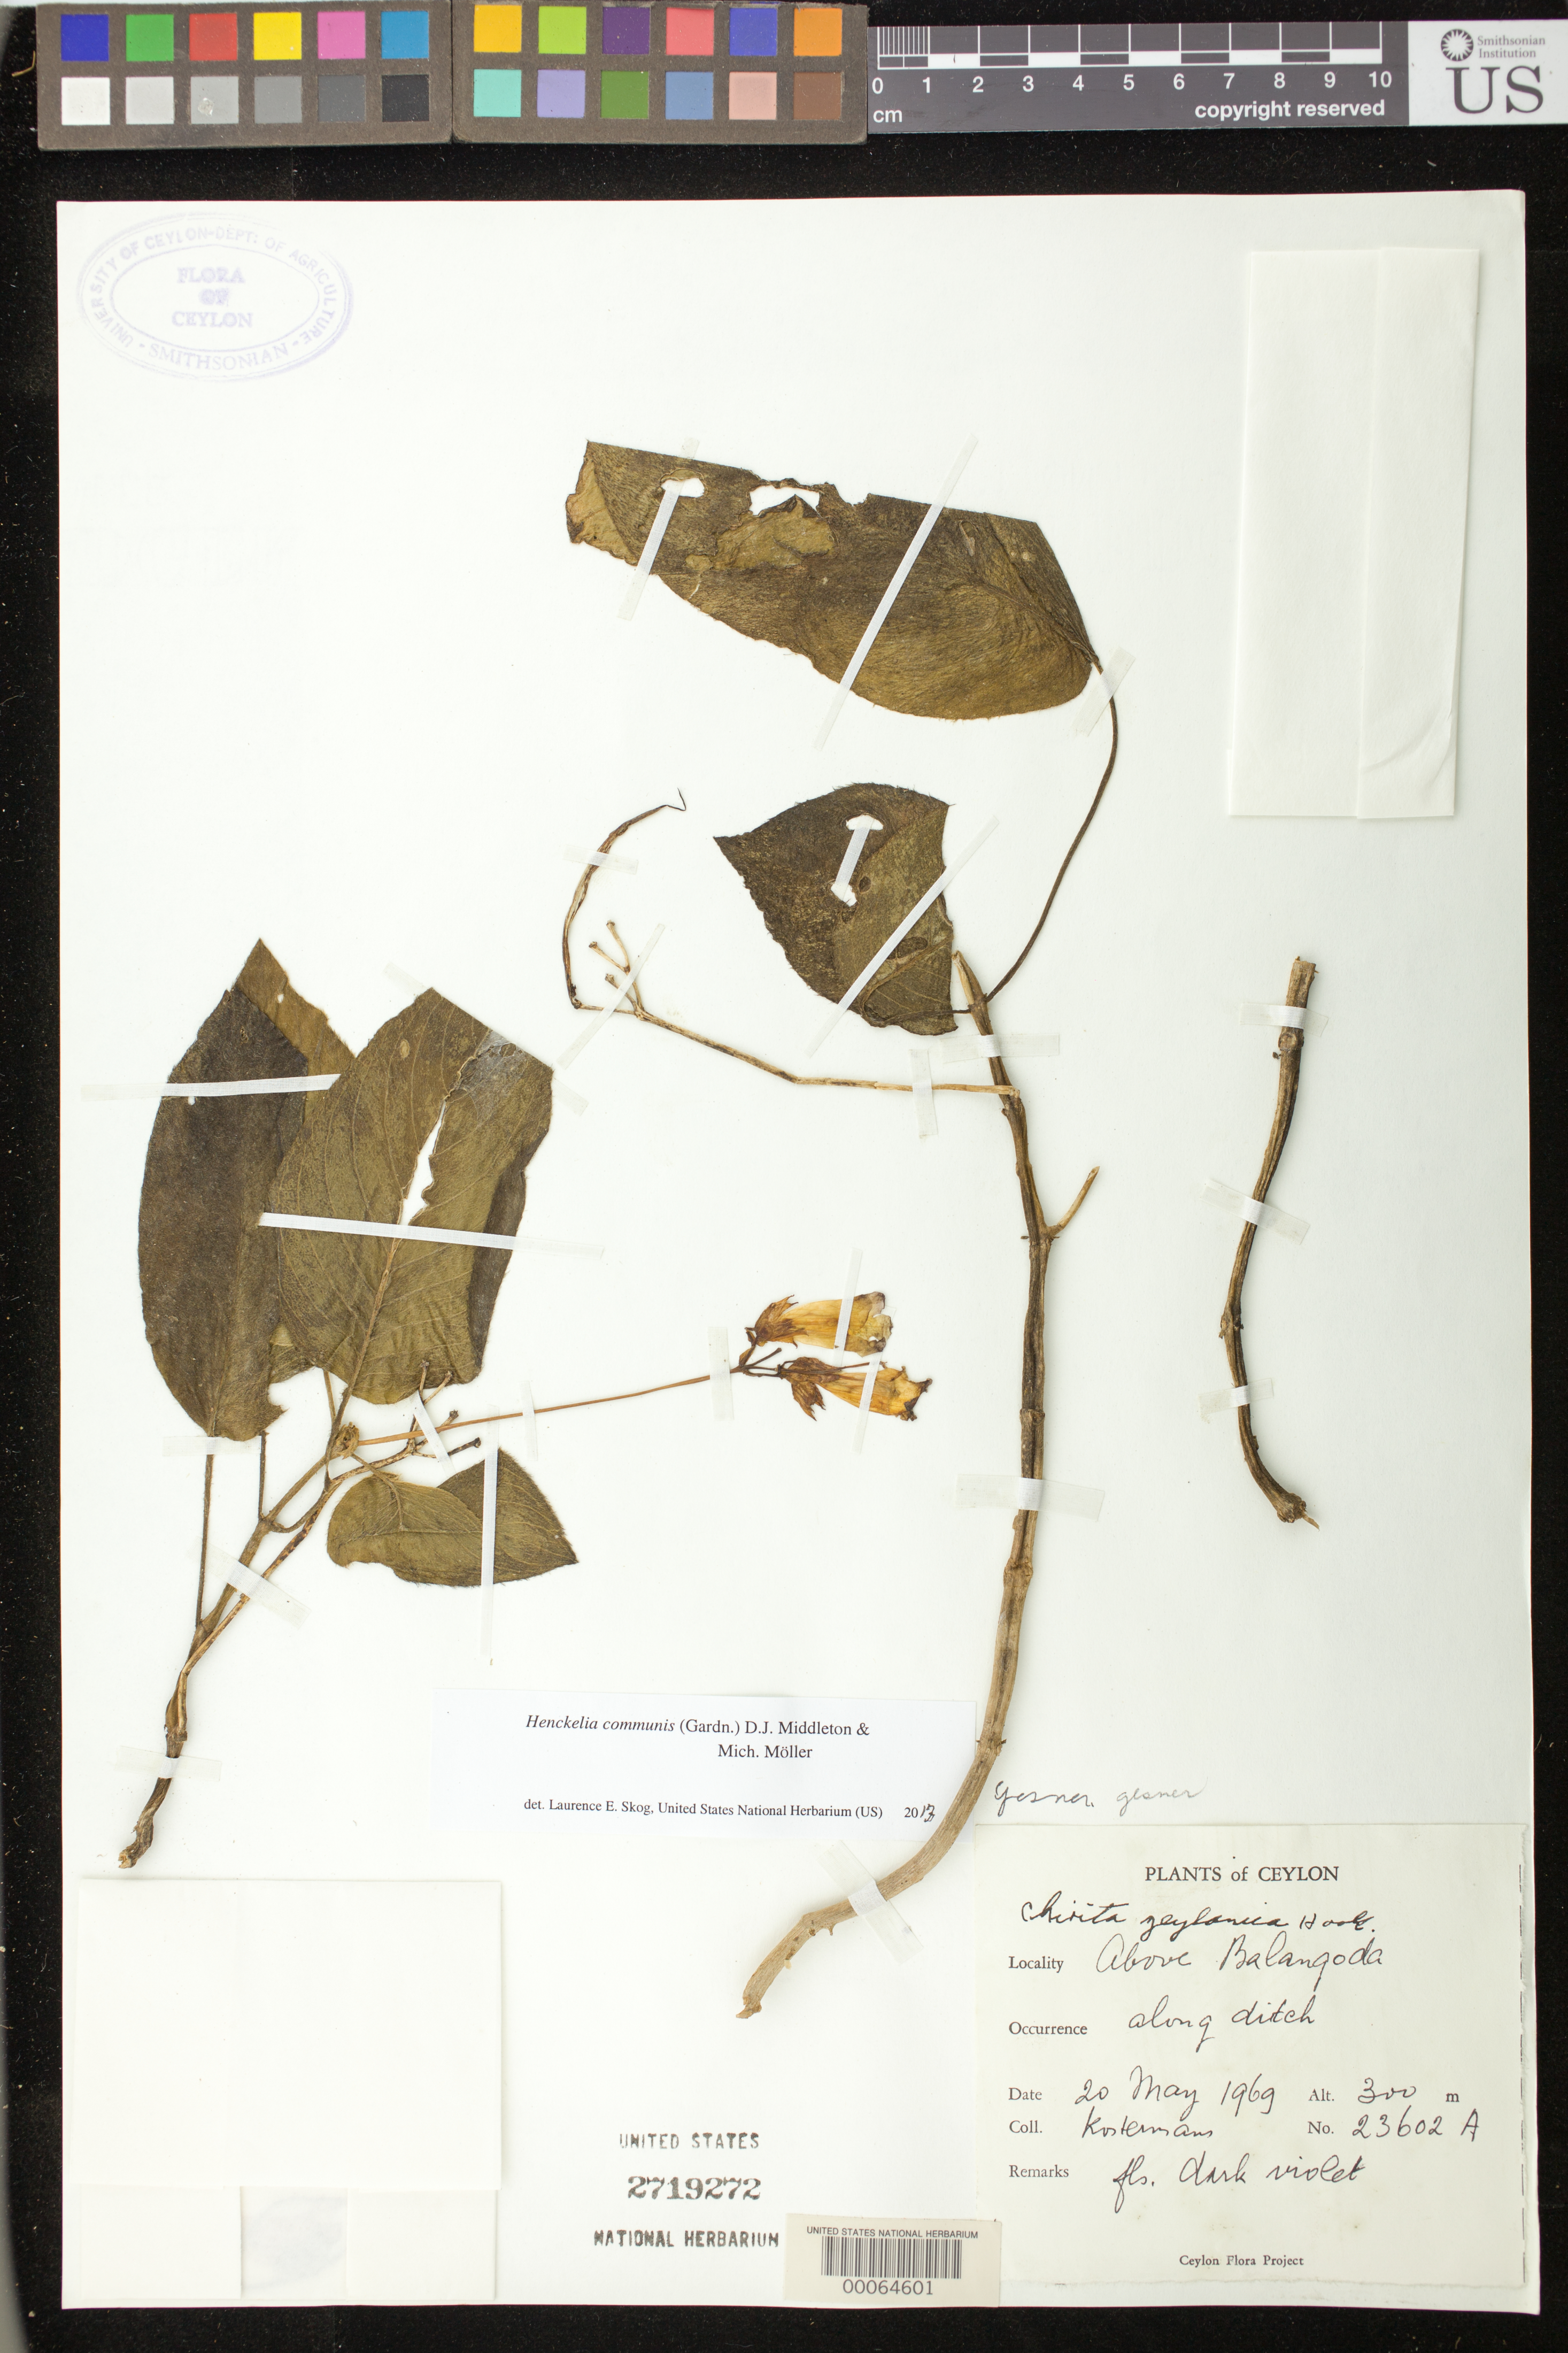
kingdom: Plantae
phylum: Tracheophyta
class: Magnoliopsida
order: Lamiales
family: Gesneriaceae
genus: Henckelia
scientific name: Henckelia communis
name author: (Gardner) D.J. Middleton & Mich. Möller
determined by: Skog, Laurence E.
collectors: A. J. G. Kostermans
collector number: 23602 A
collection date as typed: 20 May 1969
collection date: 1969-05-20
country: Sri Lanka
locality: Above balangoda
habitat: Along ditch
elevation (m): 300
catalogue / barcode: US 2719272